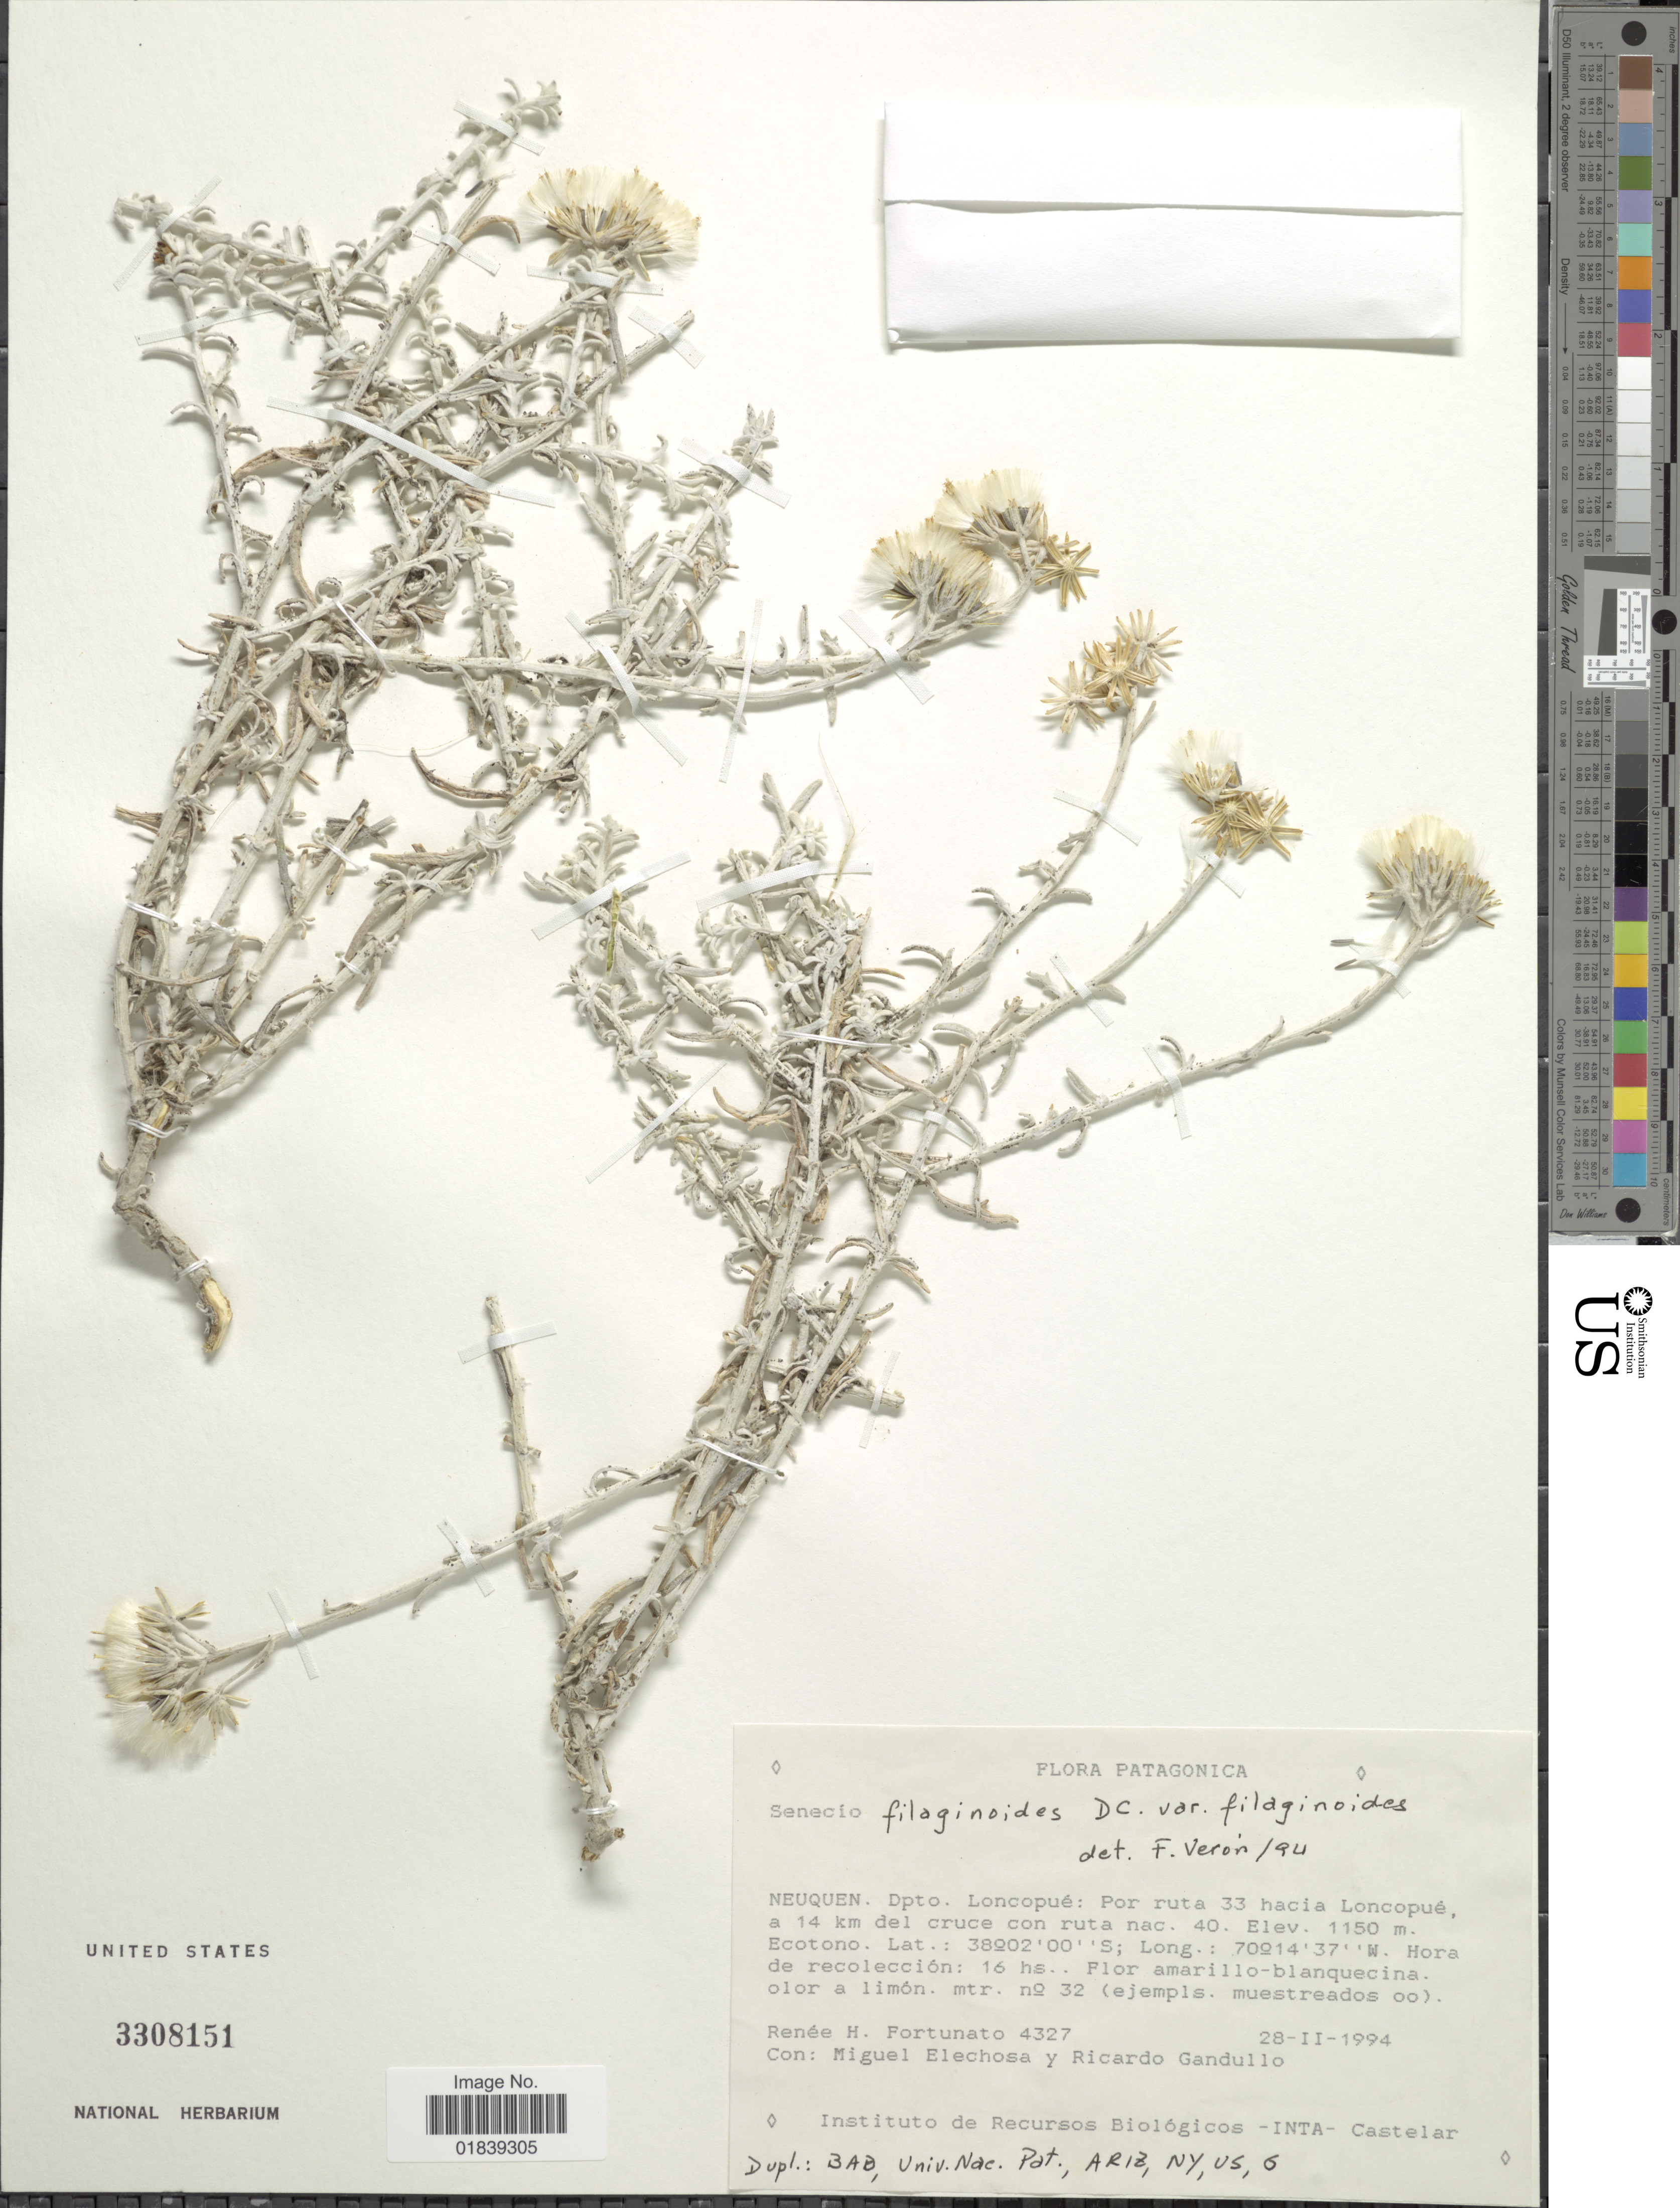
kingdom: Plantae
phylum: Tracheophyta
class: Magnoliopsida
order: Asterales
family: Asteraceae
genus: Senecio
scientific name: Senecio filaginoides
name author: DC.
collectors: R. H. Fortunato, M. Elechosa & R. Gandullo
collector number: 4327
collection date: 1994-02-28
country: Argentina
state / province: Neuquen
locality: Dpto. Loncopue, por ruta 33 hacia Loncopue, a 14 km del cruce con ruta nac. 40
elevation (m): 1150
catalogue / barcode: US 3308151